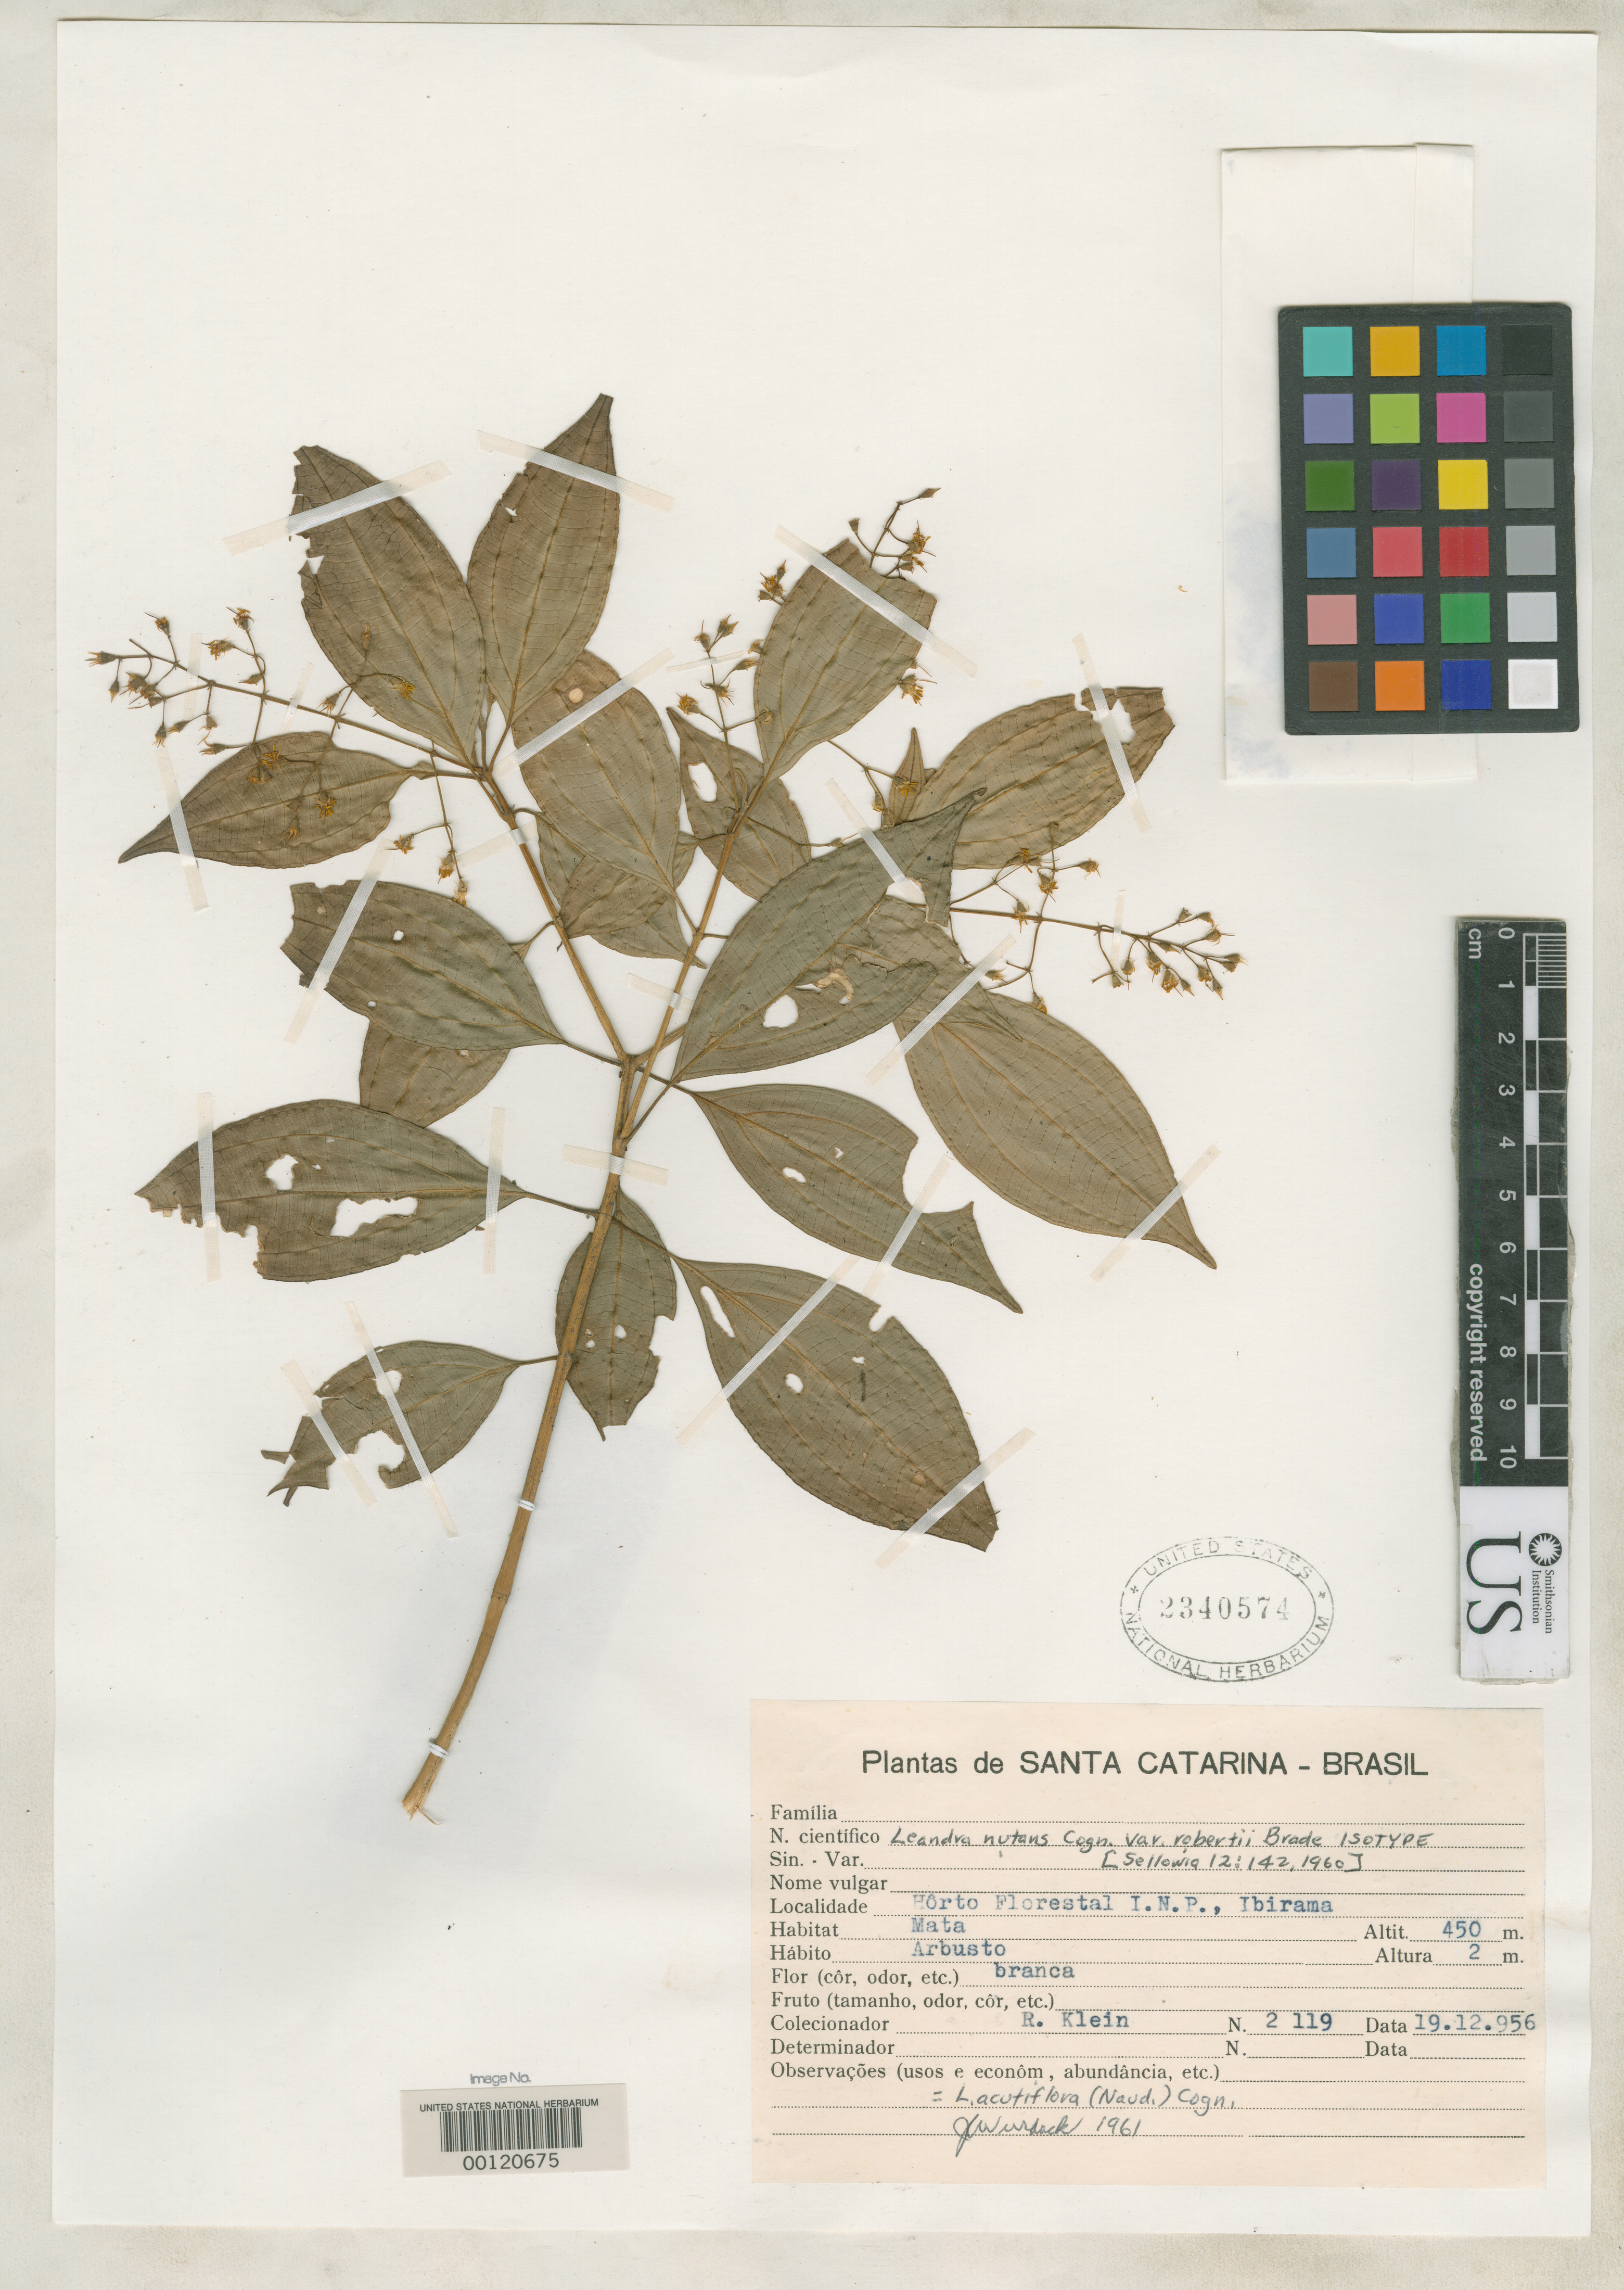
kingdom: Plantae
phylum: Tracheophyta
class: Magnoliopsida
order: Myrtales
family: Melastomataceae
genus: Leandra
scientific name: Leandra nutans var. robertii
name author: Brade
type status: Isotype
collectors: R. M. Klein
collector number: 2119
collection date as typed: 19 Dec 1956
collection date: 1956-12-19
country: Brazil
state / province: Santa Catarina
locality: Ibirama.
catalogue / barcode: US 2340574